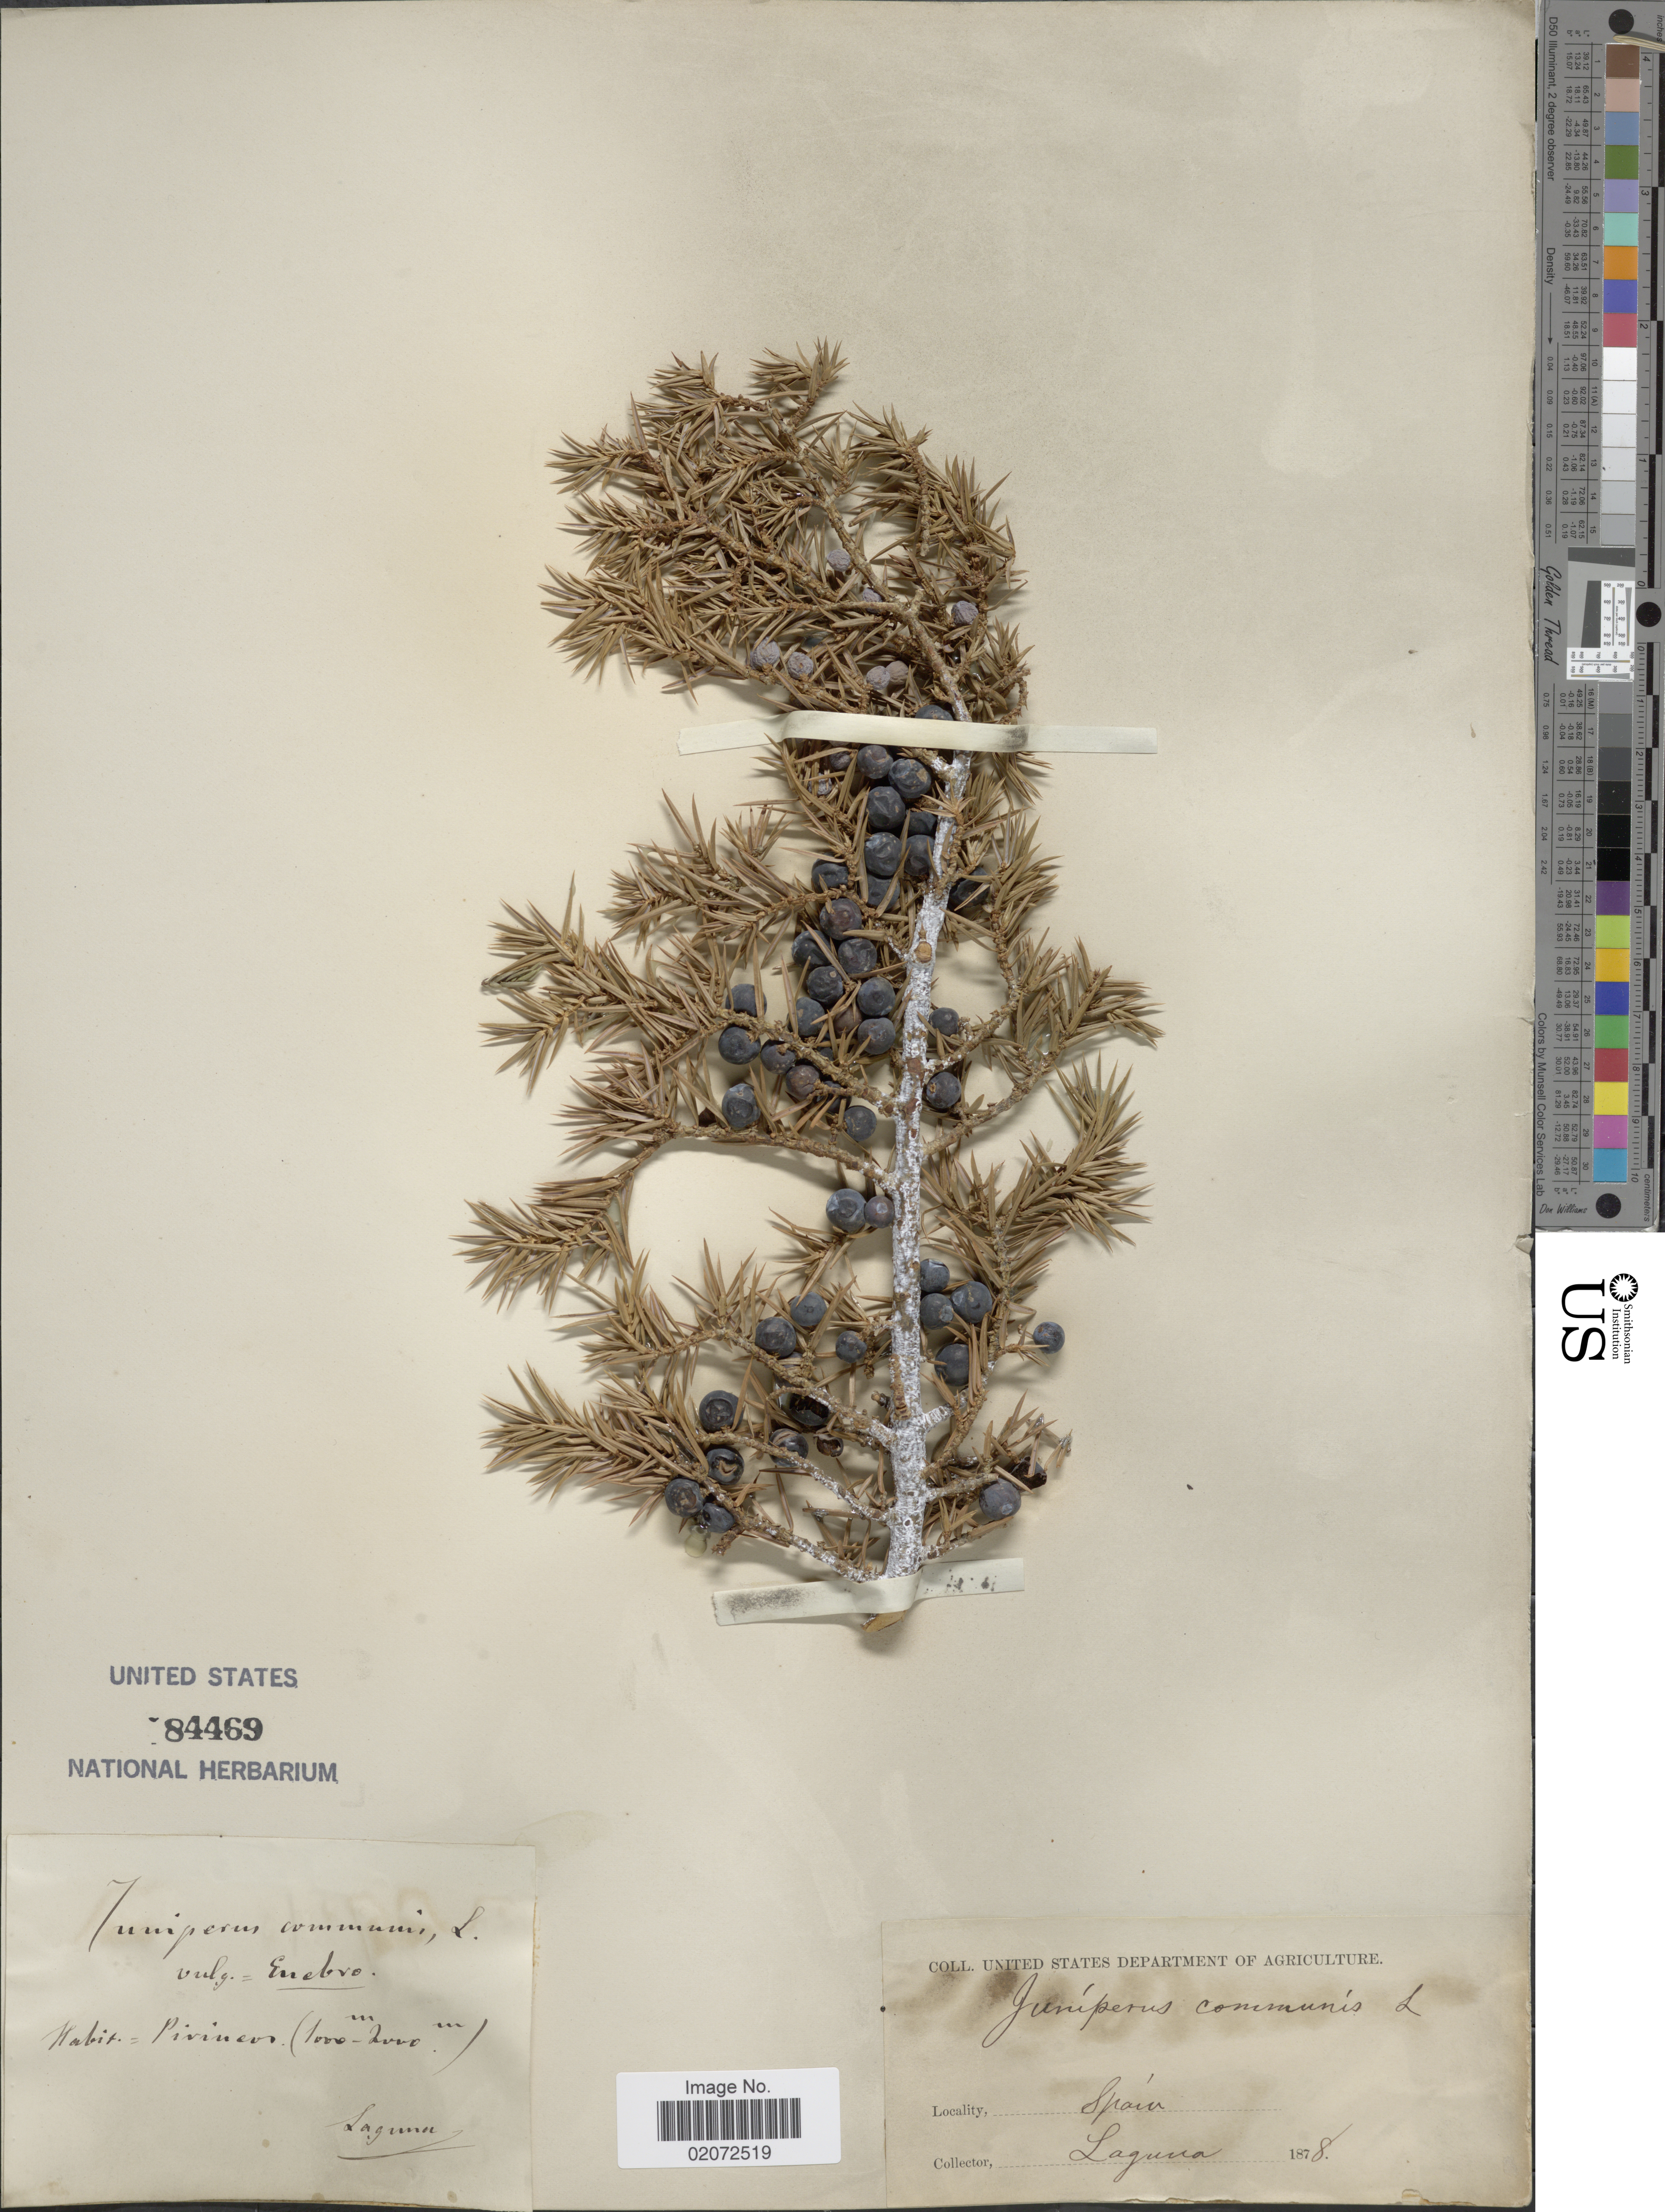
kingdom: Plantae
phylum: Tracheophyta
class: Pinopsida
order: Pinales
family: Cupressaceae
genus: Juniperus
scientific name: Juniperus communis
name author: L.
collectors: -. Laguna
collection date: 1878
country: Spain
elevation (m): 1000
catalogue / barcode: US 84469